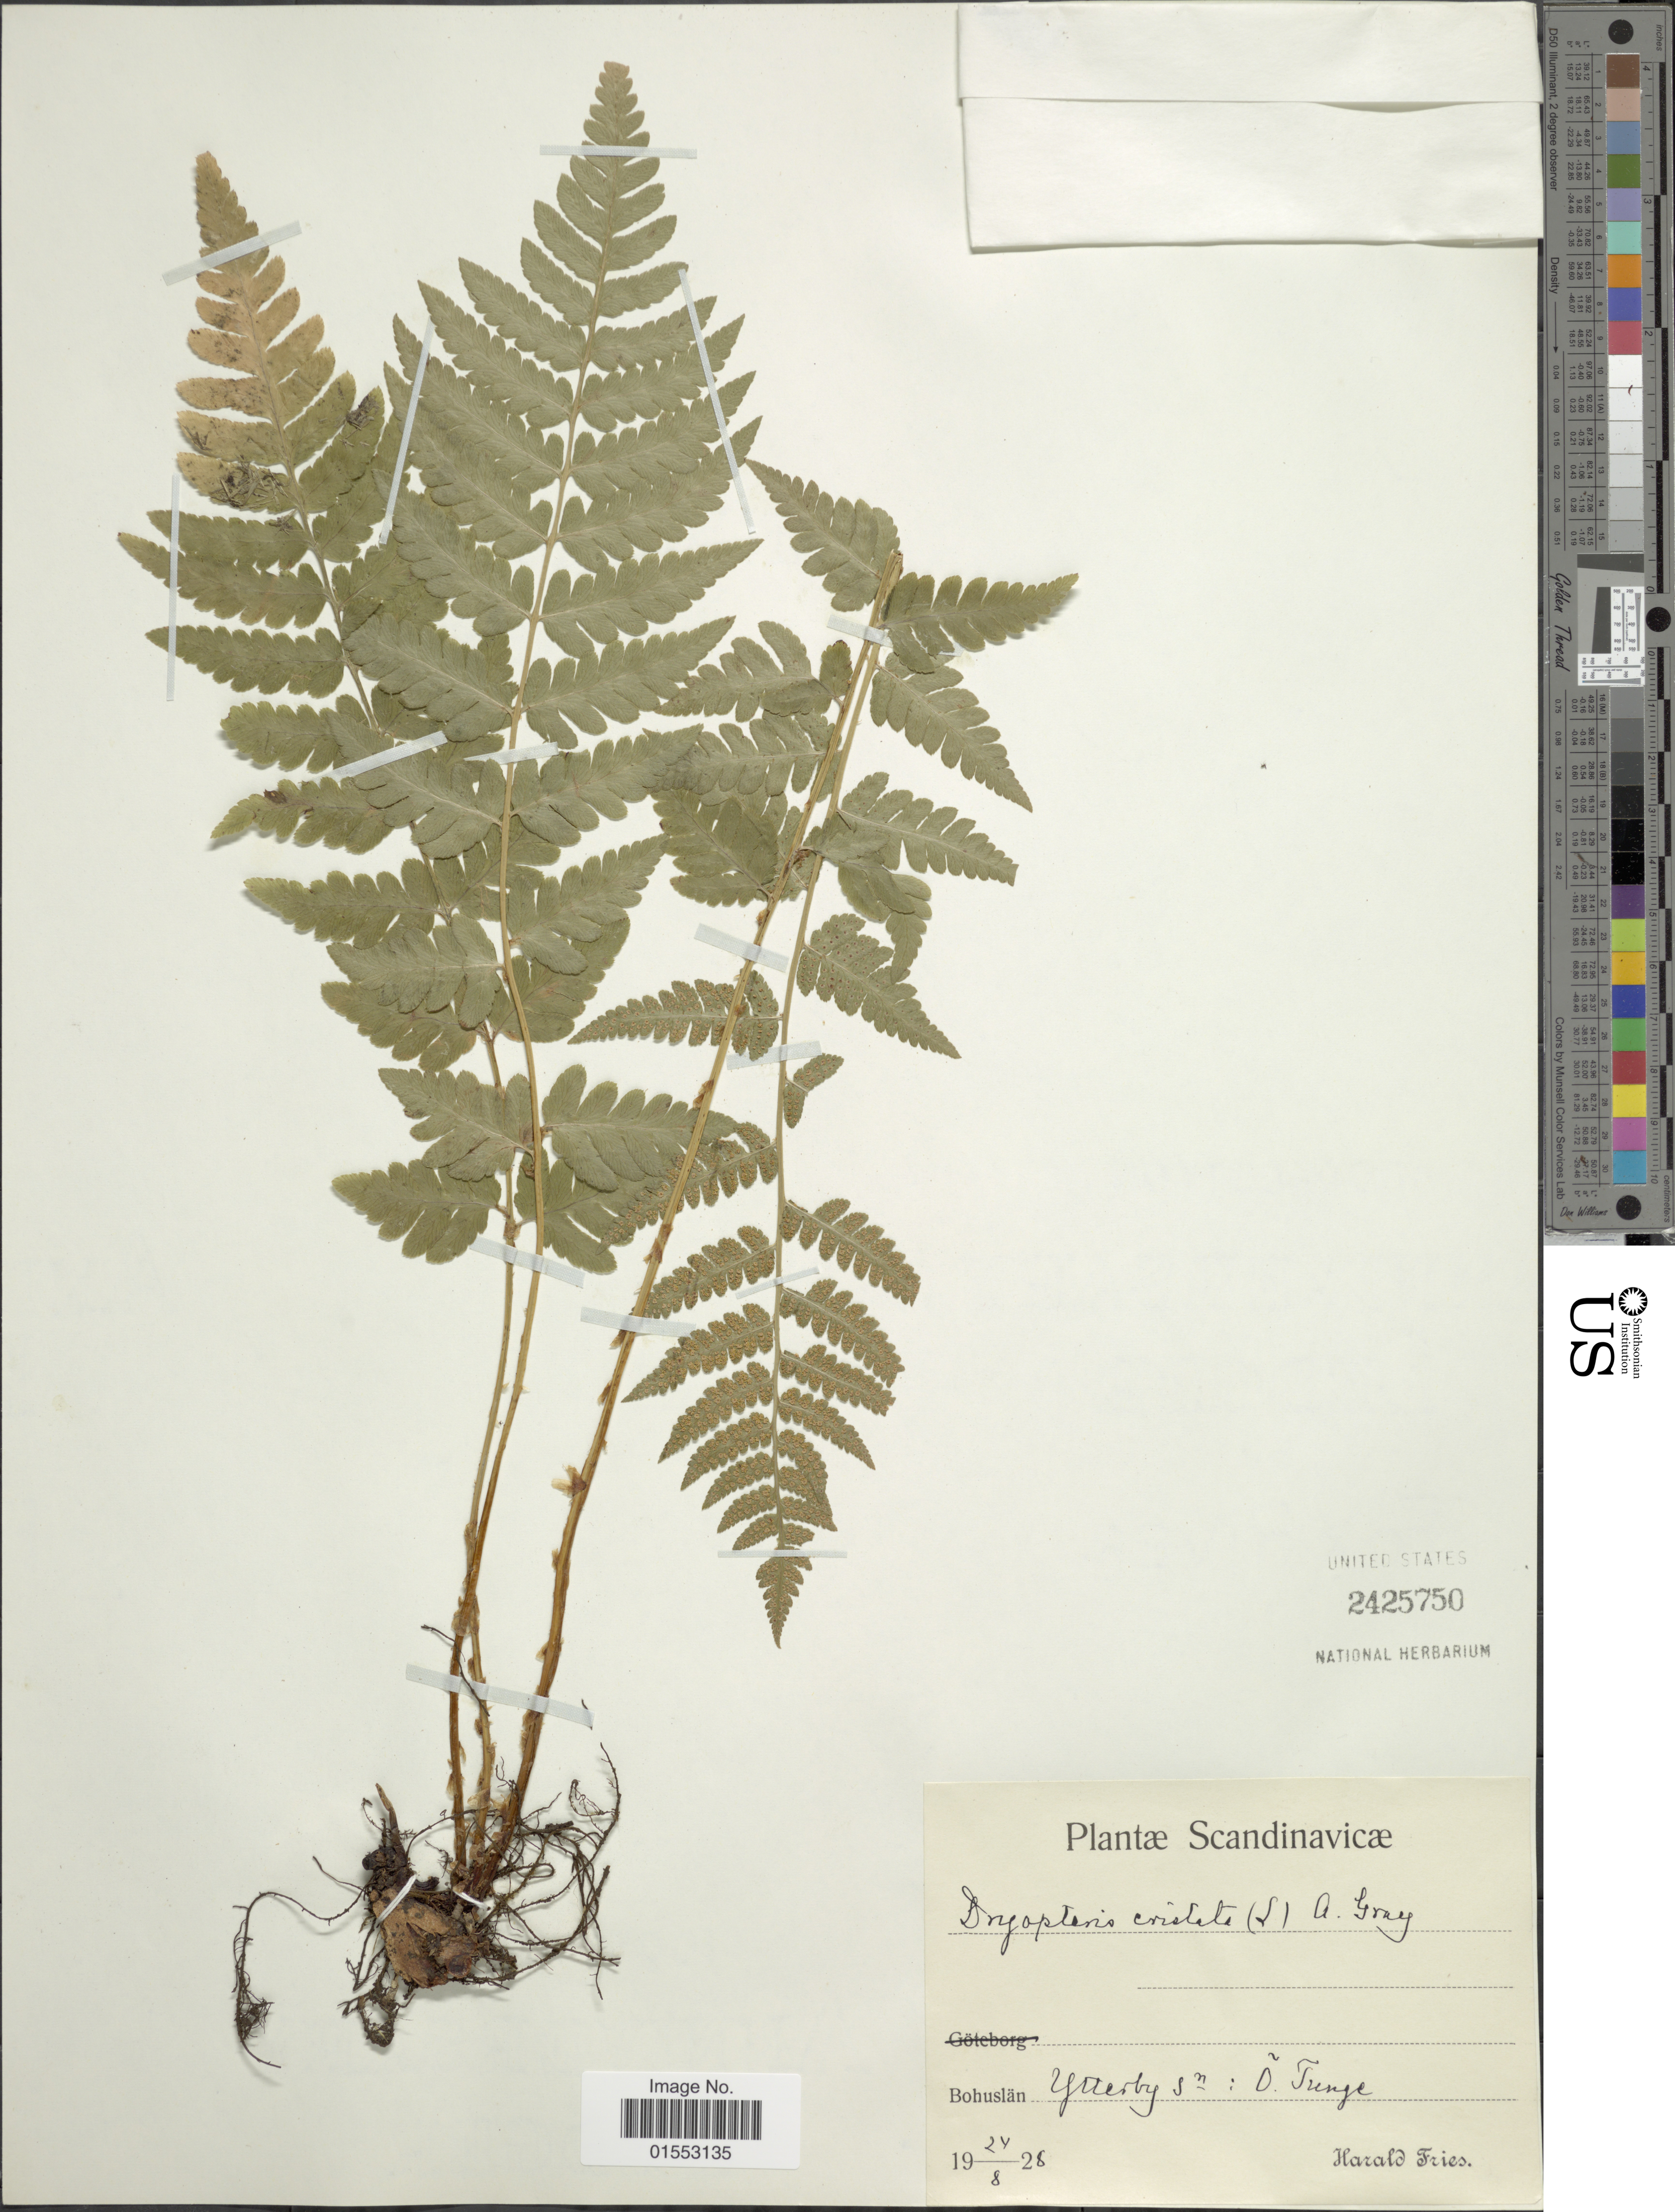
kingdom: Plantae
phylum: Tracheophyta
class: Polypodiopsida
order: Polypodiales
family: Dryopteridaceae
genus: Dryopteris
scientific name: Dryopteris cristata var. spinulosa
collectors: H. Fries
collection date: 1928-08-24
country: Sweden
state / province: Västra Götaland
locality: Bohuslan: Ytterby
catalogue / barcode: US 2425750